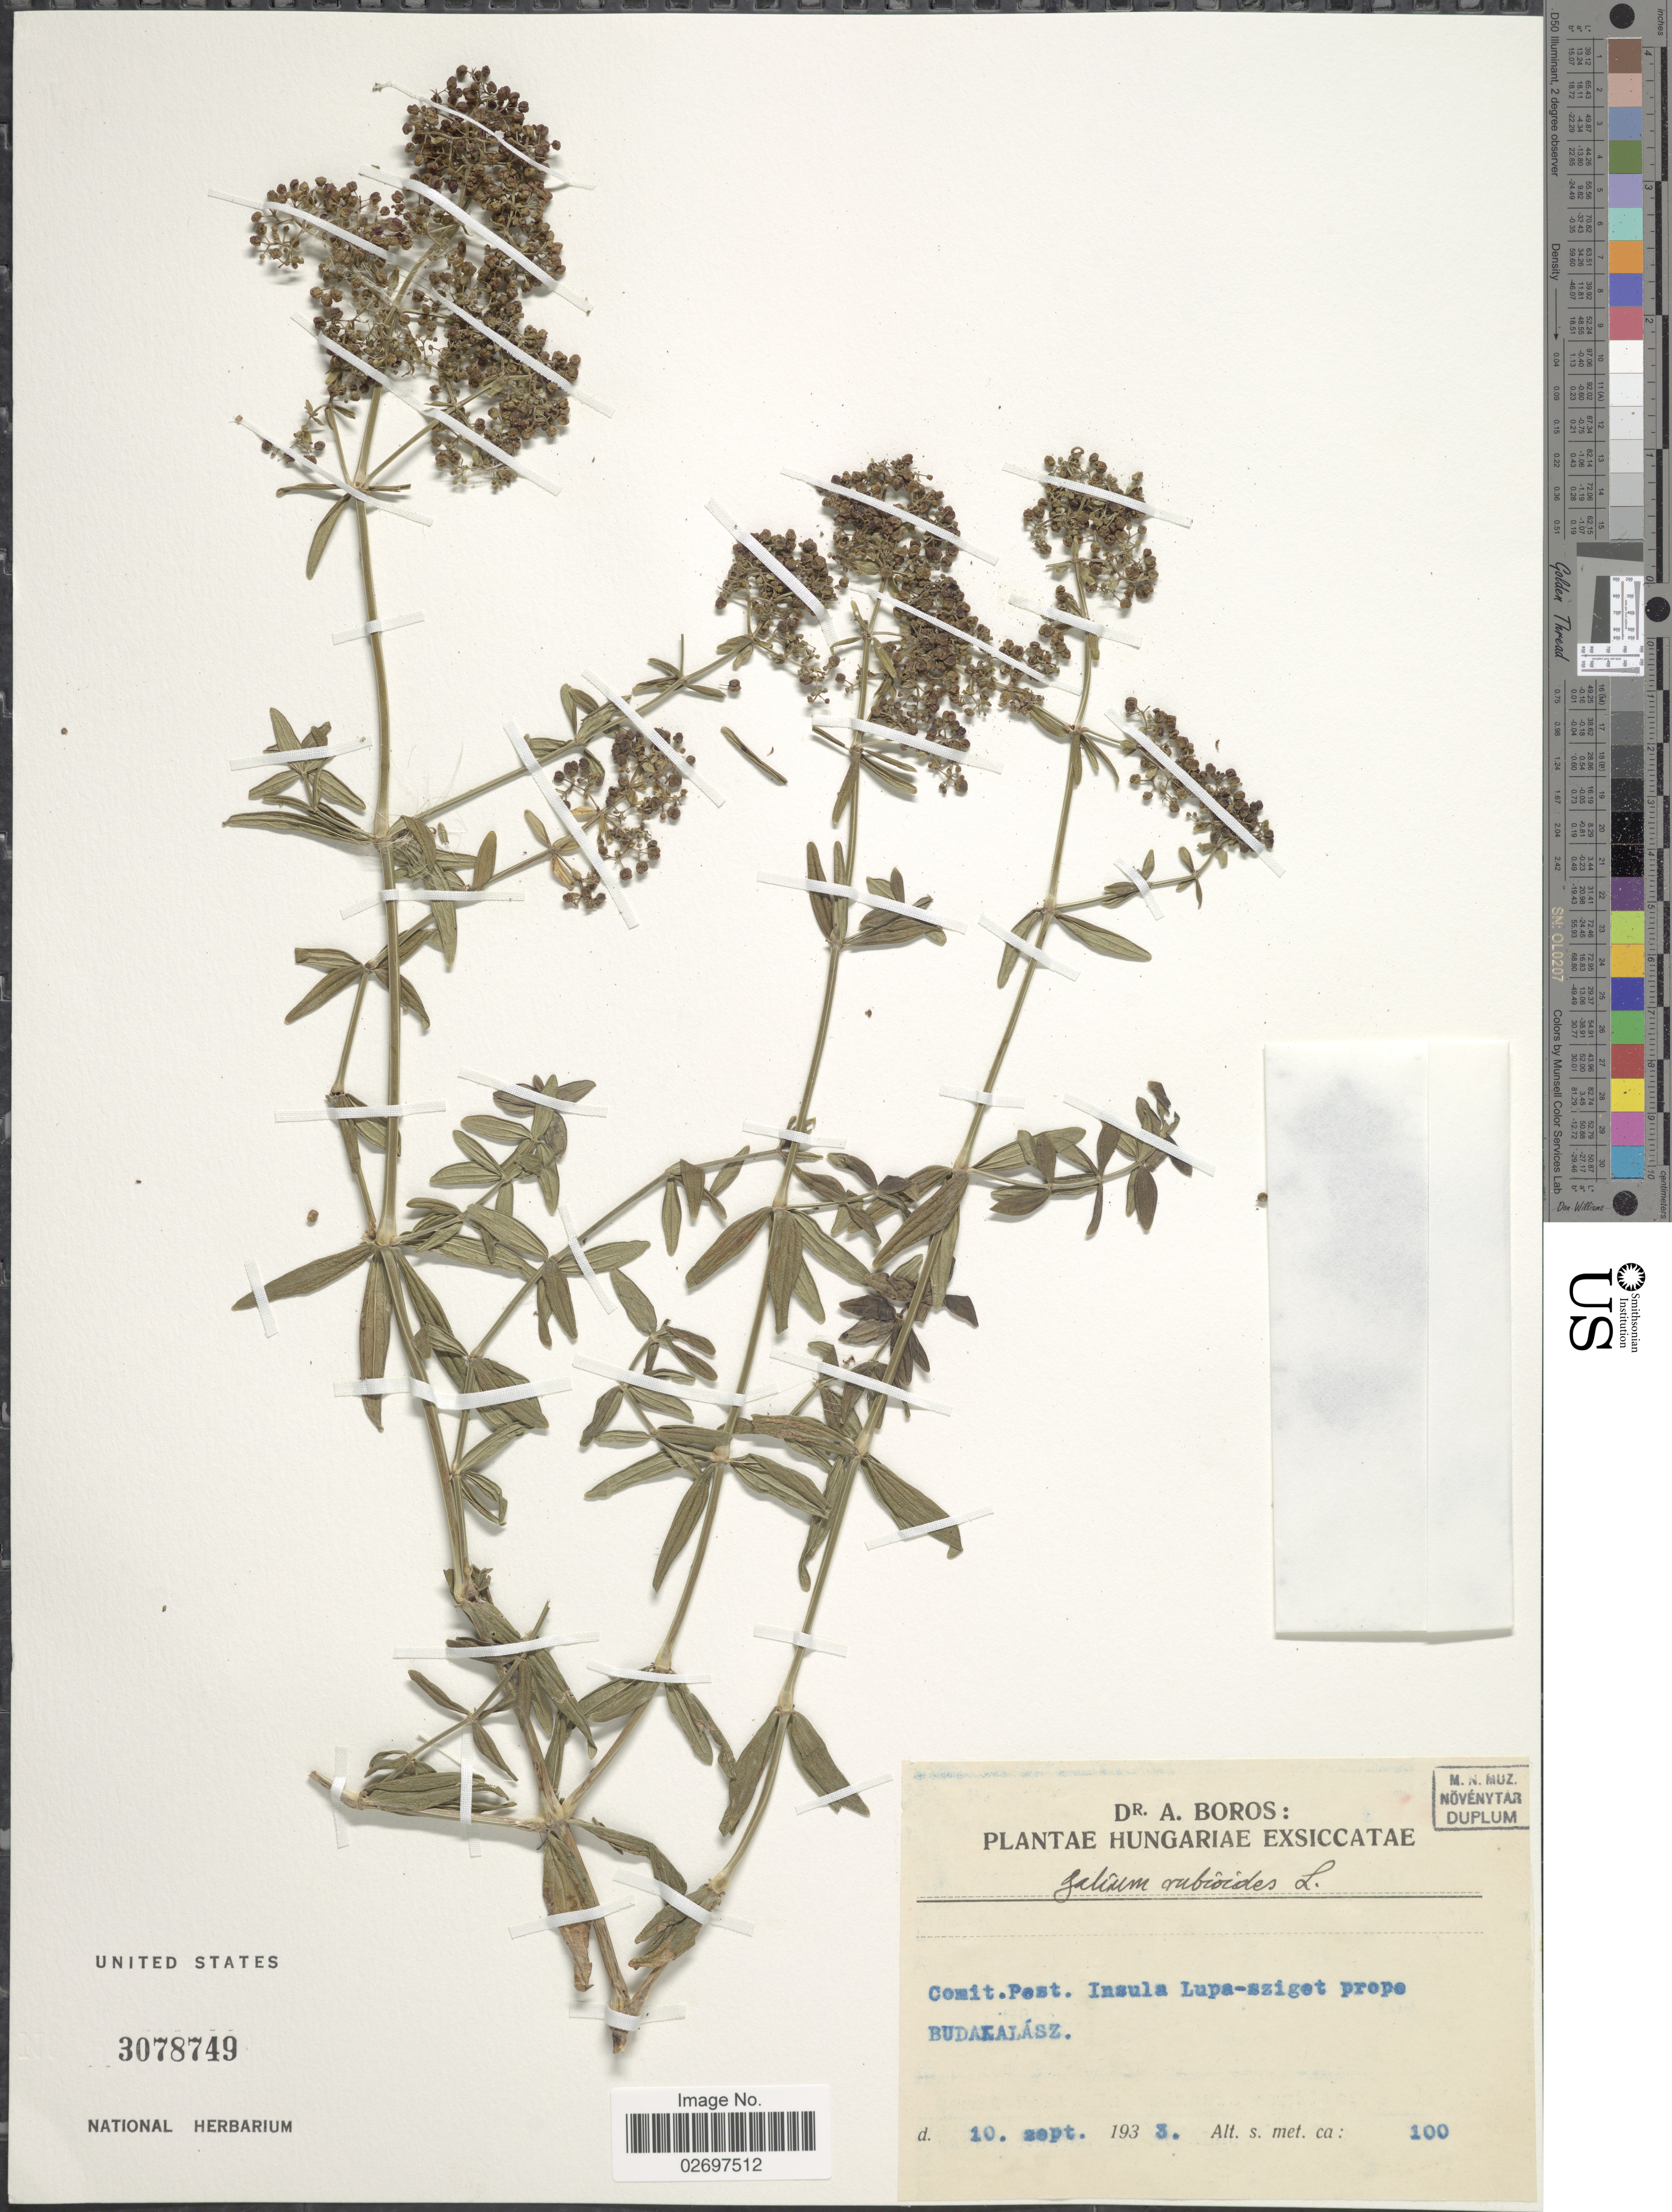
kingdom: Plantae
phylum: Tracheophyta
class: Magnoliopsida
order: Gentianales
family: Rubiaceae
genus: Galium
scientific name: Galium rubioides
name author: L.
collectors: Á. Boros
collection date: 1933-09-10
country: Hungary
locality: Comit. Pest. Insula Lupa-sziget prope Budakalász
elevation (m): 100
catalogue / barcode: US 3078749